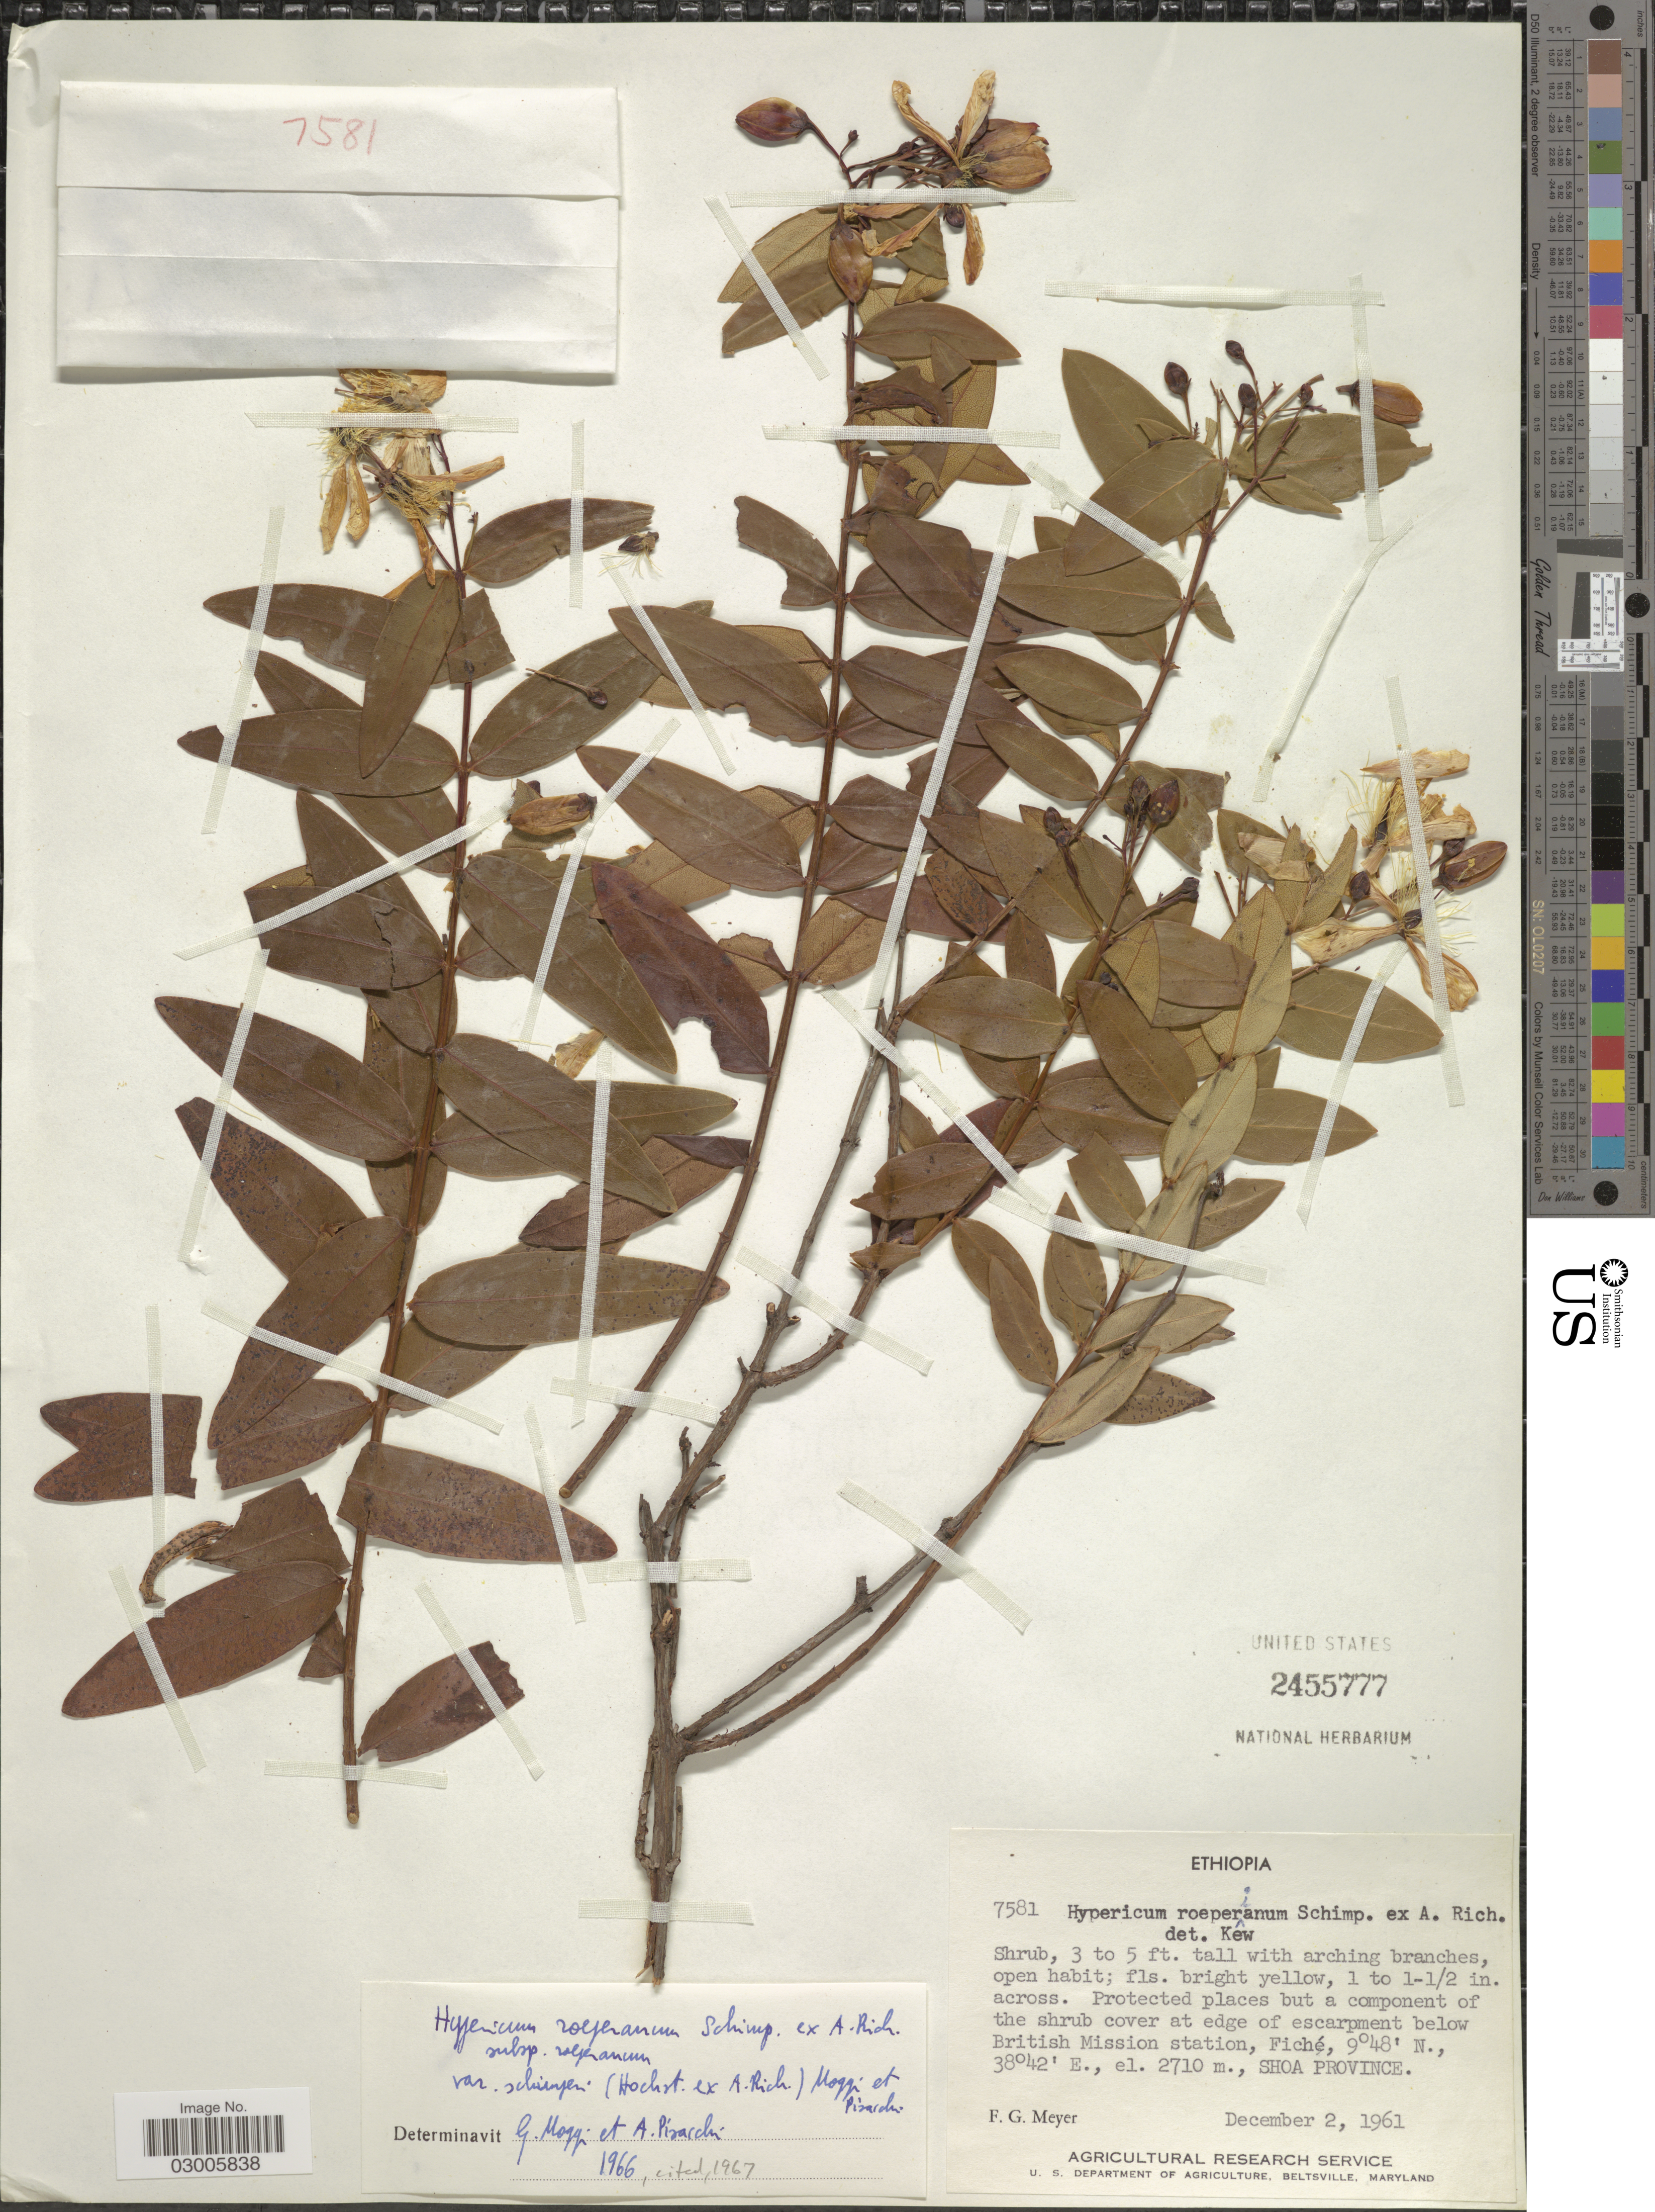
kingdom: Plantae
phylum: Tracheophyta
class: Magnoliopsida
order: Malpighiales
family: Hypericaceae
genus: Hypericum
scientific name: Hypericum roeperianum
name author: G.W. Schimp. ex A. Rich.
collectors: F. G. Meyer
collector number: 7581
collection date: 1961-12-02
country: Ethiopia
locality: Protected places but a component of the shrub cover at edge of escarpment below British Mission station, Fiché. Shoa Province.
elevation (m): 2710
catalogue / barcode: US 2455777